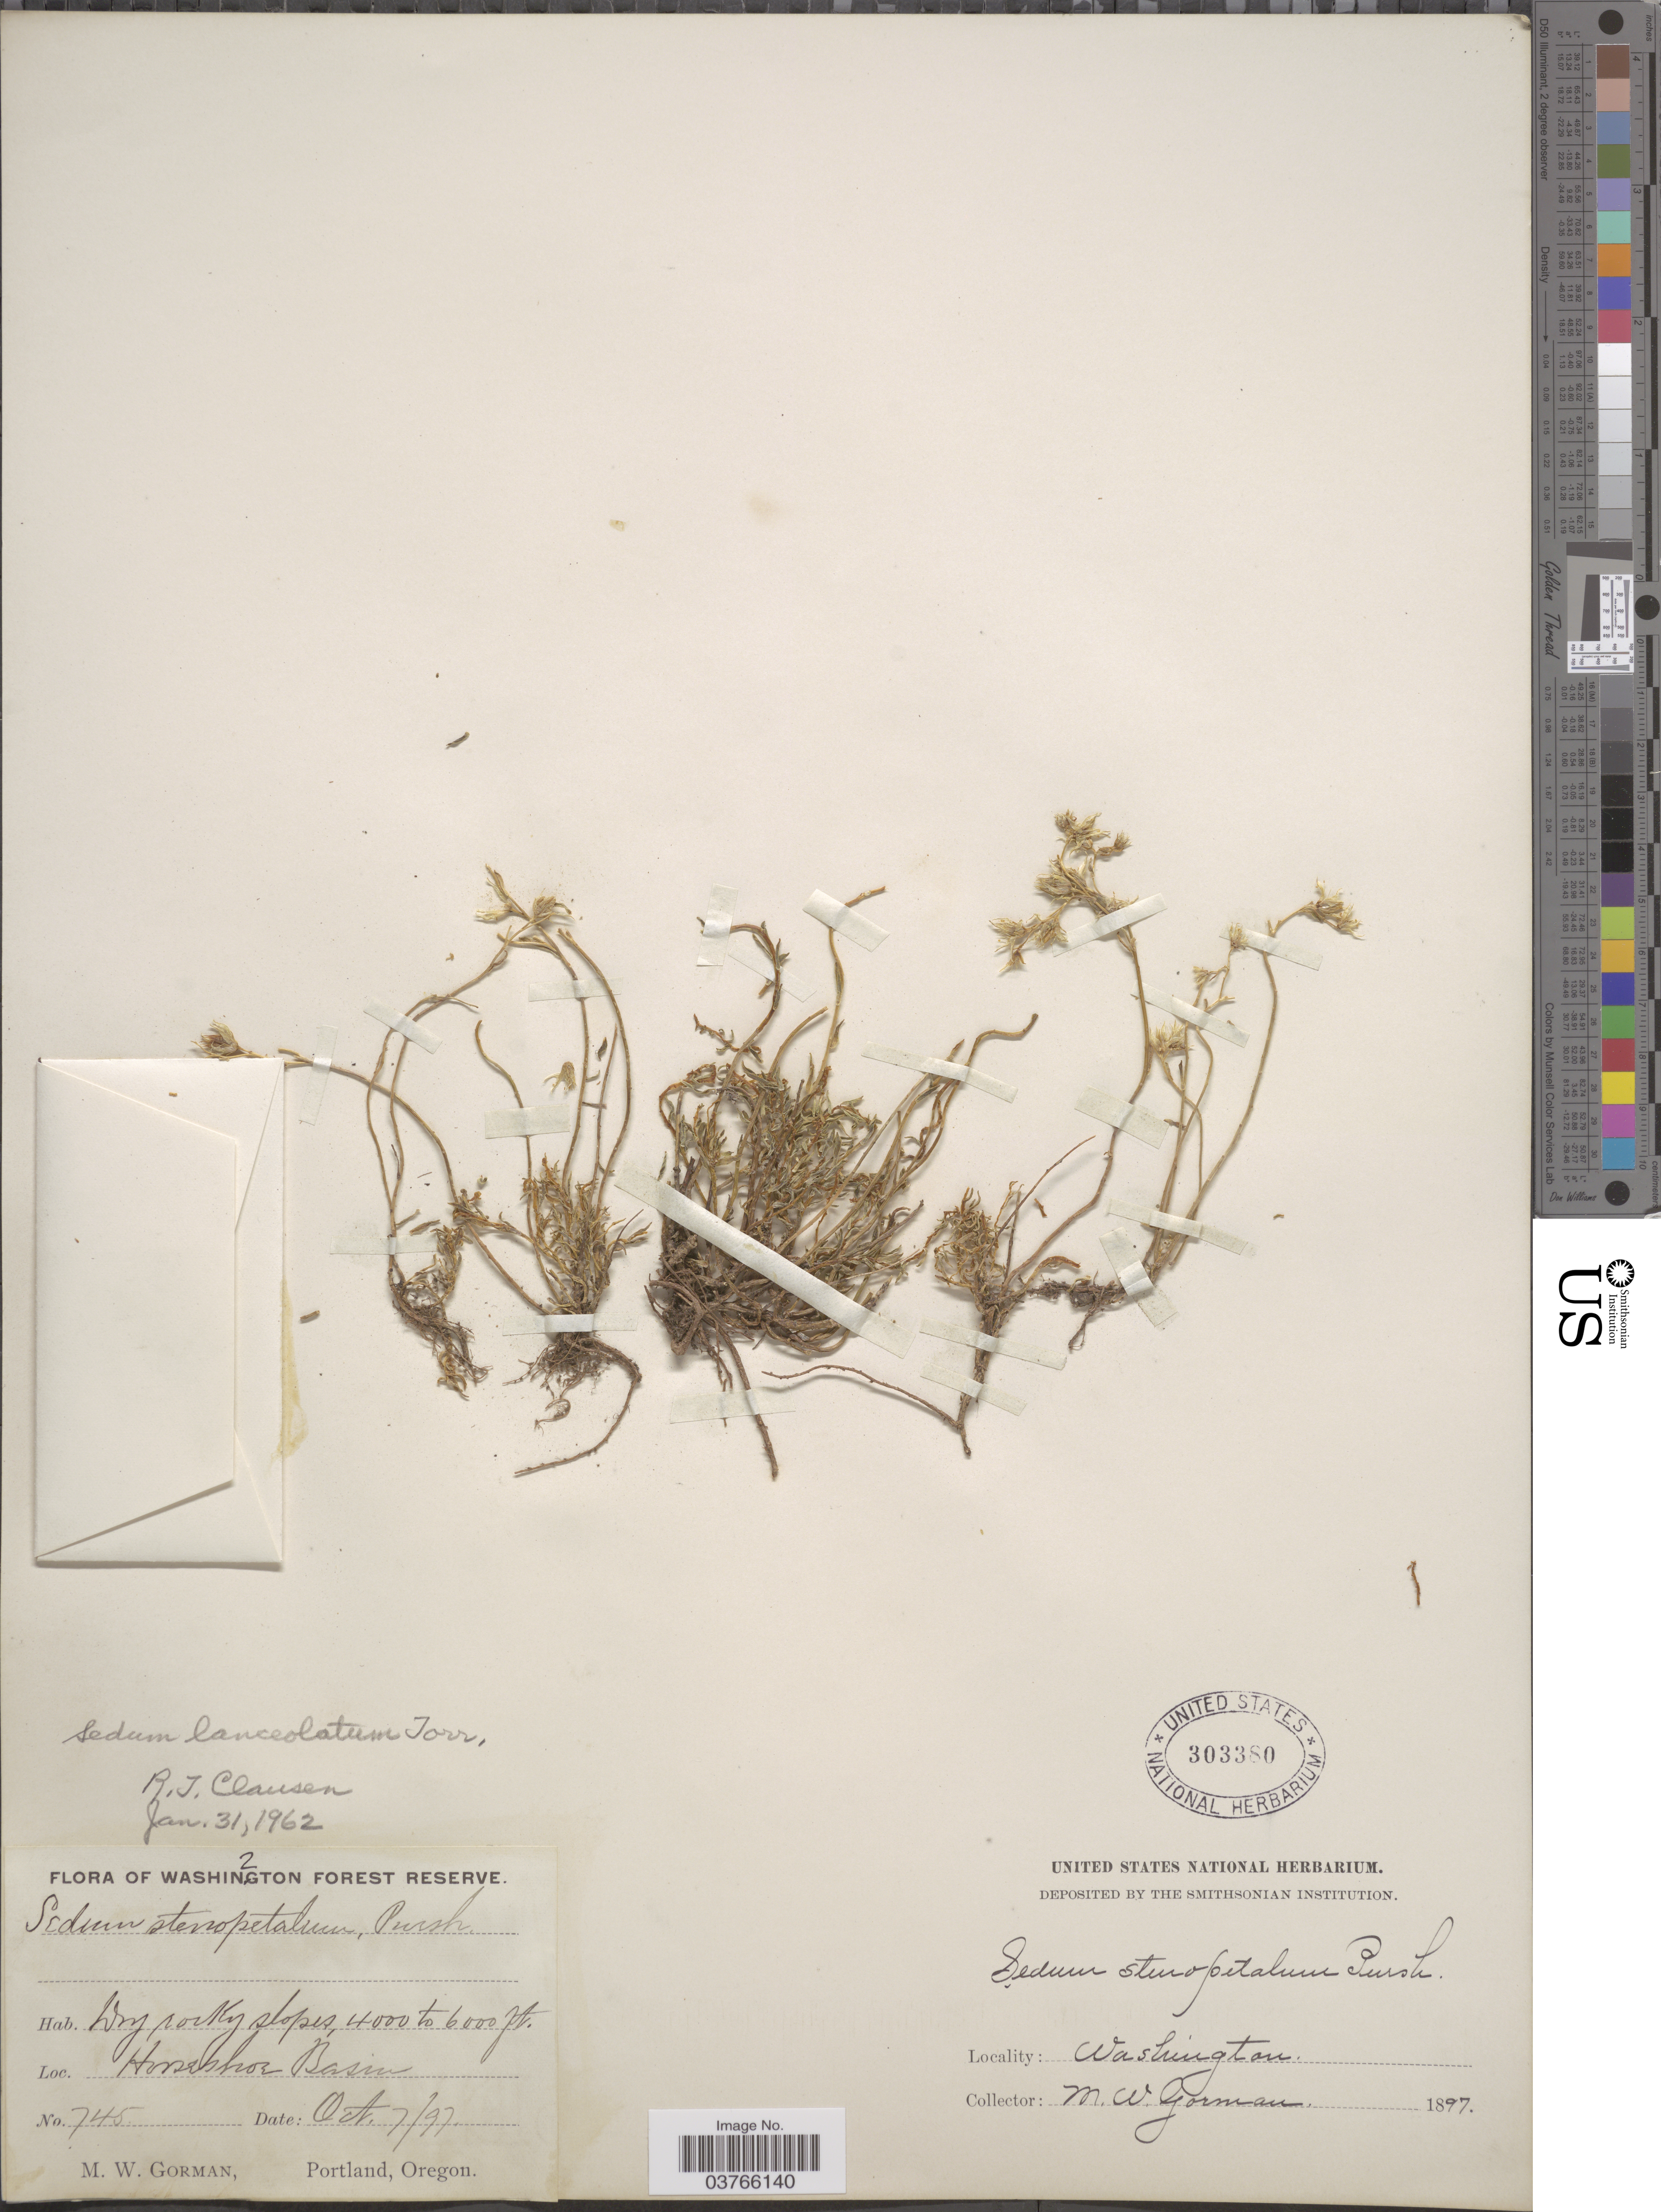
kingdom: Plantae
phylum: Tracheophyta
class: Magnoliopsida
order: Saxifragales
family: Crassulaceae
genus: Sedum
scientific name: Sedum lanceolatum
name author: Torr.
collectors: M. W. Gorman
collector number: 745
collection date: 1897-10-07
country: United States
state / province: Washington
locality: Washington Forest Reserve. Dry rocky slopes, Horseshoe Basin.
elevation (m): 1219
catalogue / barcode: US 303380